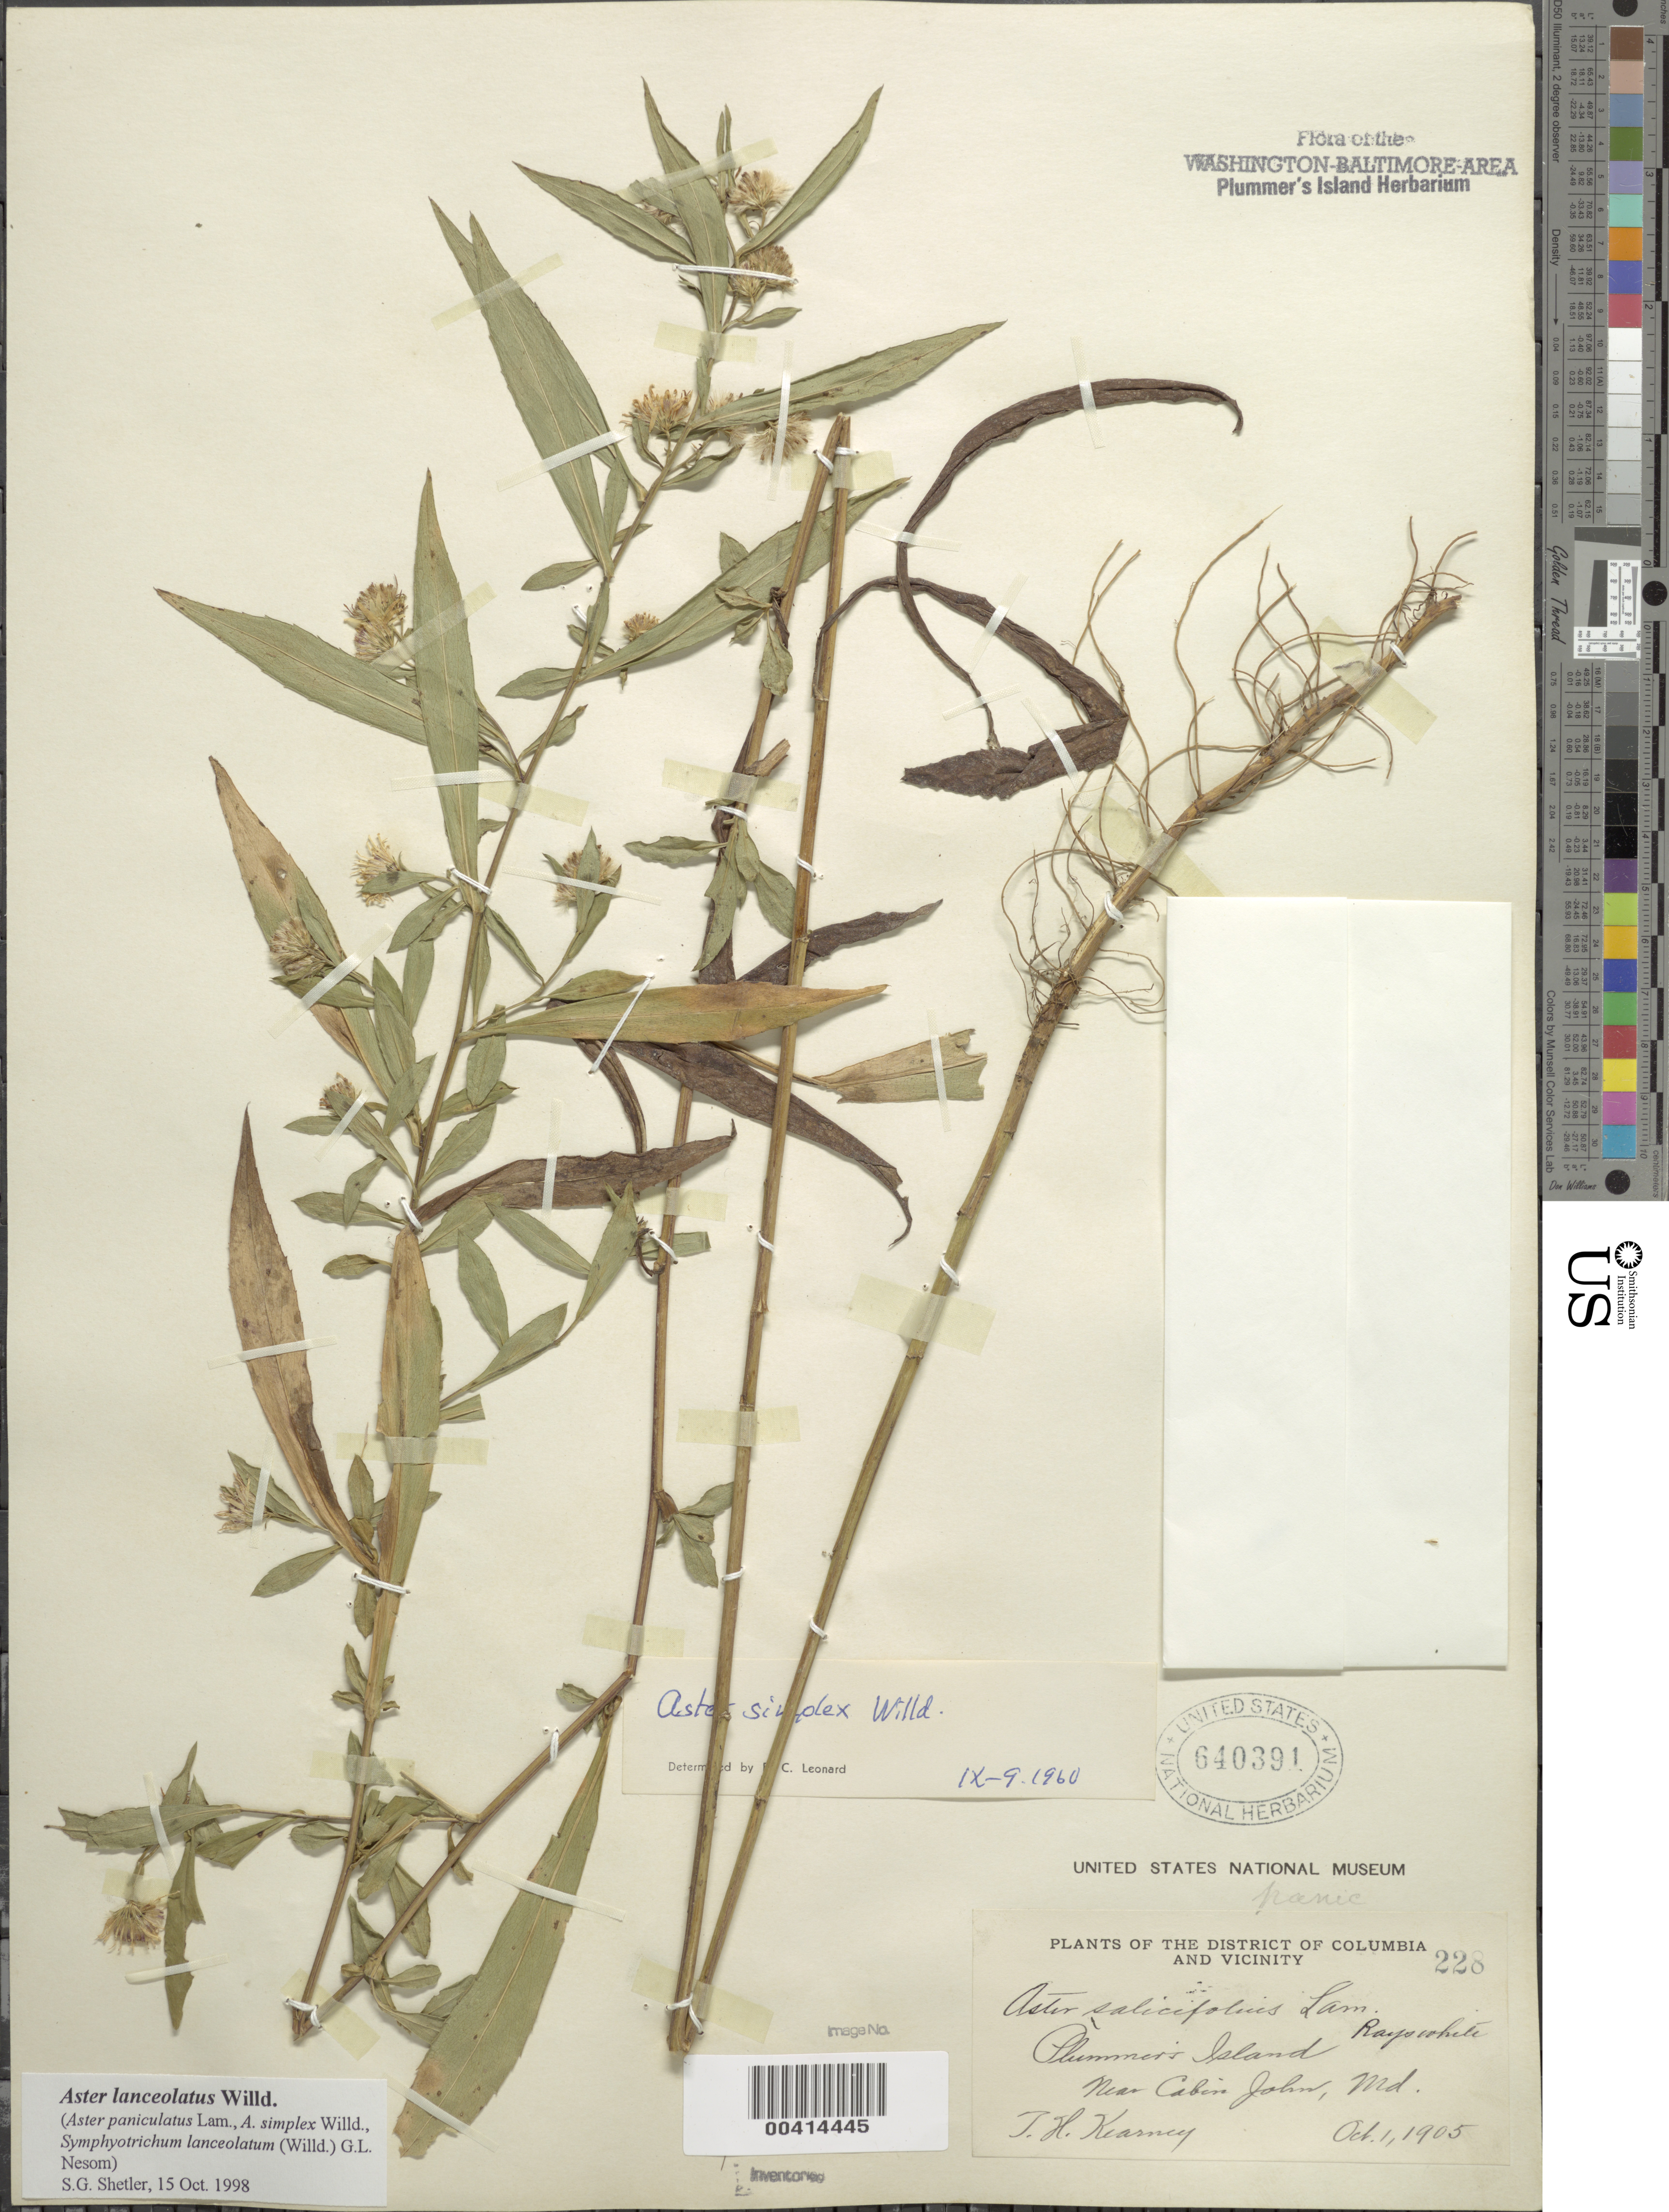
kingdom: Plantae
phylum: Tracheophyta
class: Magnoliopsida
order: Asterales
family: Asteraceae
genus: Symphyotrichum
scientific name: Symphyotrichum lanceolatum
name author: (Willd.) G.L. Nesom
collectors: T. H. Kearney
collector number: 228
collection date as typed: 01 Oct 1905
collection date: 1905-10-01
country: United States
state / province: Maryland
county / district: Montgomery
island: Plummers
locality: Plummer's Island Plummers Island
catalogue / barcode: US 640391